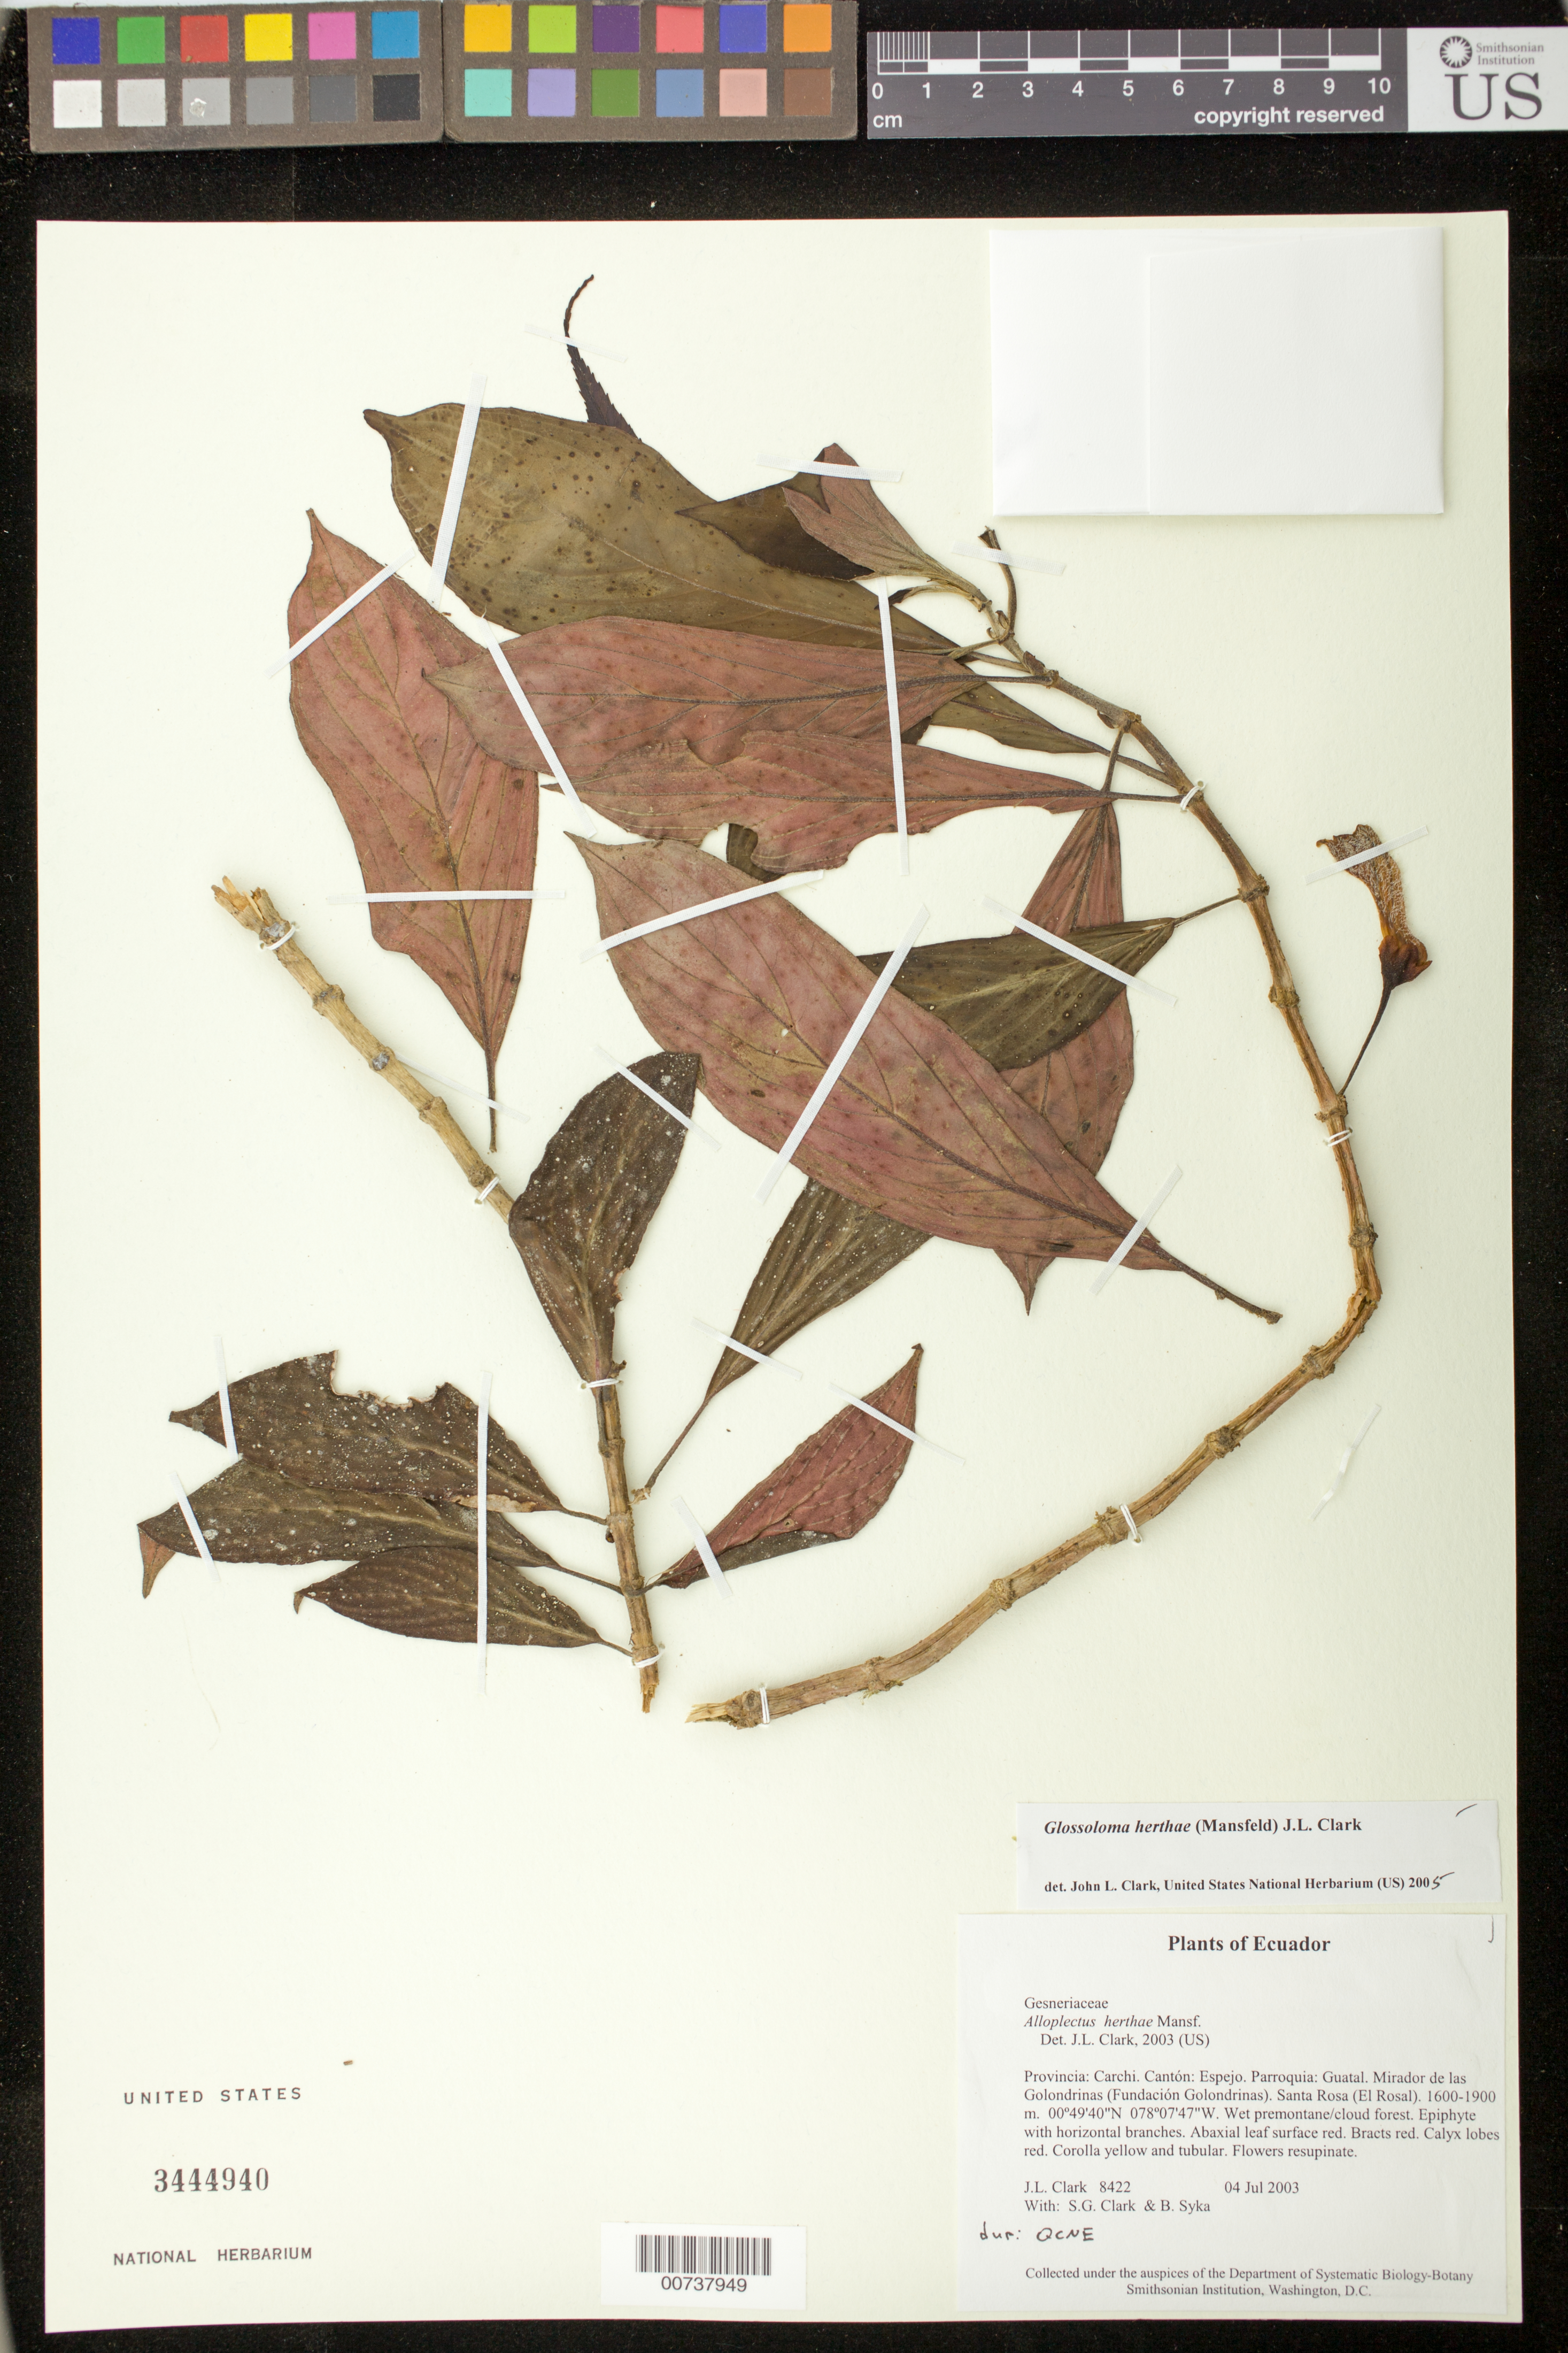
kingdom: Plantae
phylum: Tracheophyta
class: Magnoliopsida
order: Lamiales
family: Gesneriaceae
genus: Glossoloma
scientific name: Glossoloma herthae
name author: (Mansf.) J.L. Clark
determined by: Clark, J. L., (SEL), The Marie Selby Botanical Garden (UNITED STATES)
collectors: J. L. Clark, S. G. Clark & B. Syka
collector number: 8422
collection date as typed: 04 Jul 2003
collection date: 2003-07-04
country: Ecuador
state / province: Carchi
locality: Espejo. Parroquia: Guatal. Mirador de las Golondrinas (Fundación Golondrinas). Santa Rosa (El Rosal).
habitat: Wet premontane/cloud forest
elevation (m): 1600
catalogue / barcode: US 3444940